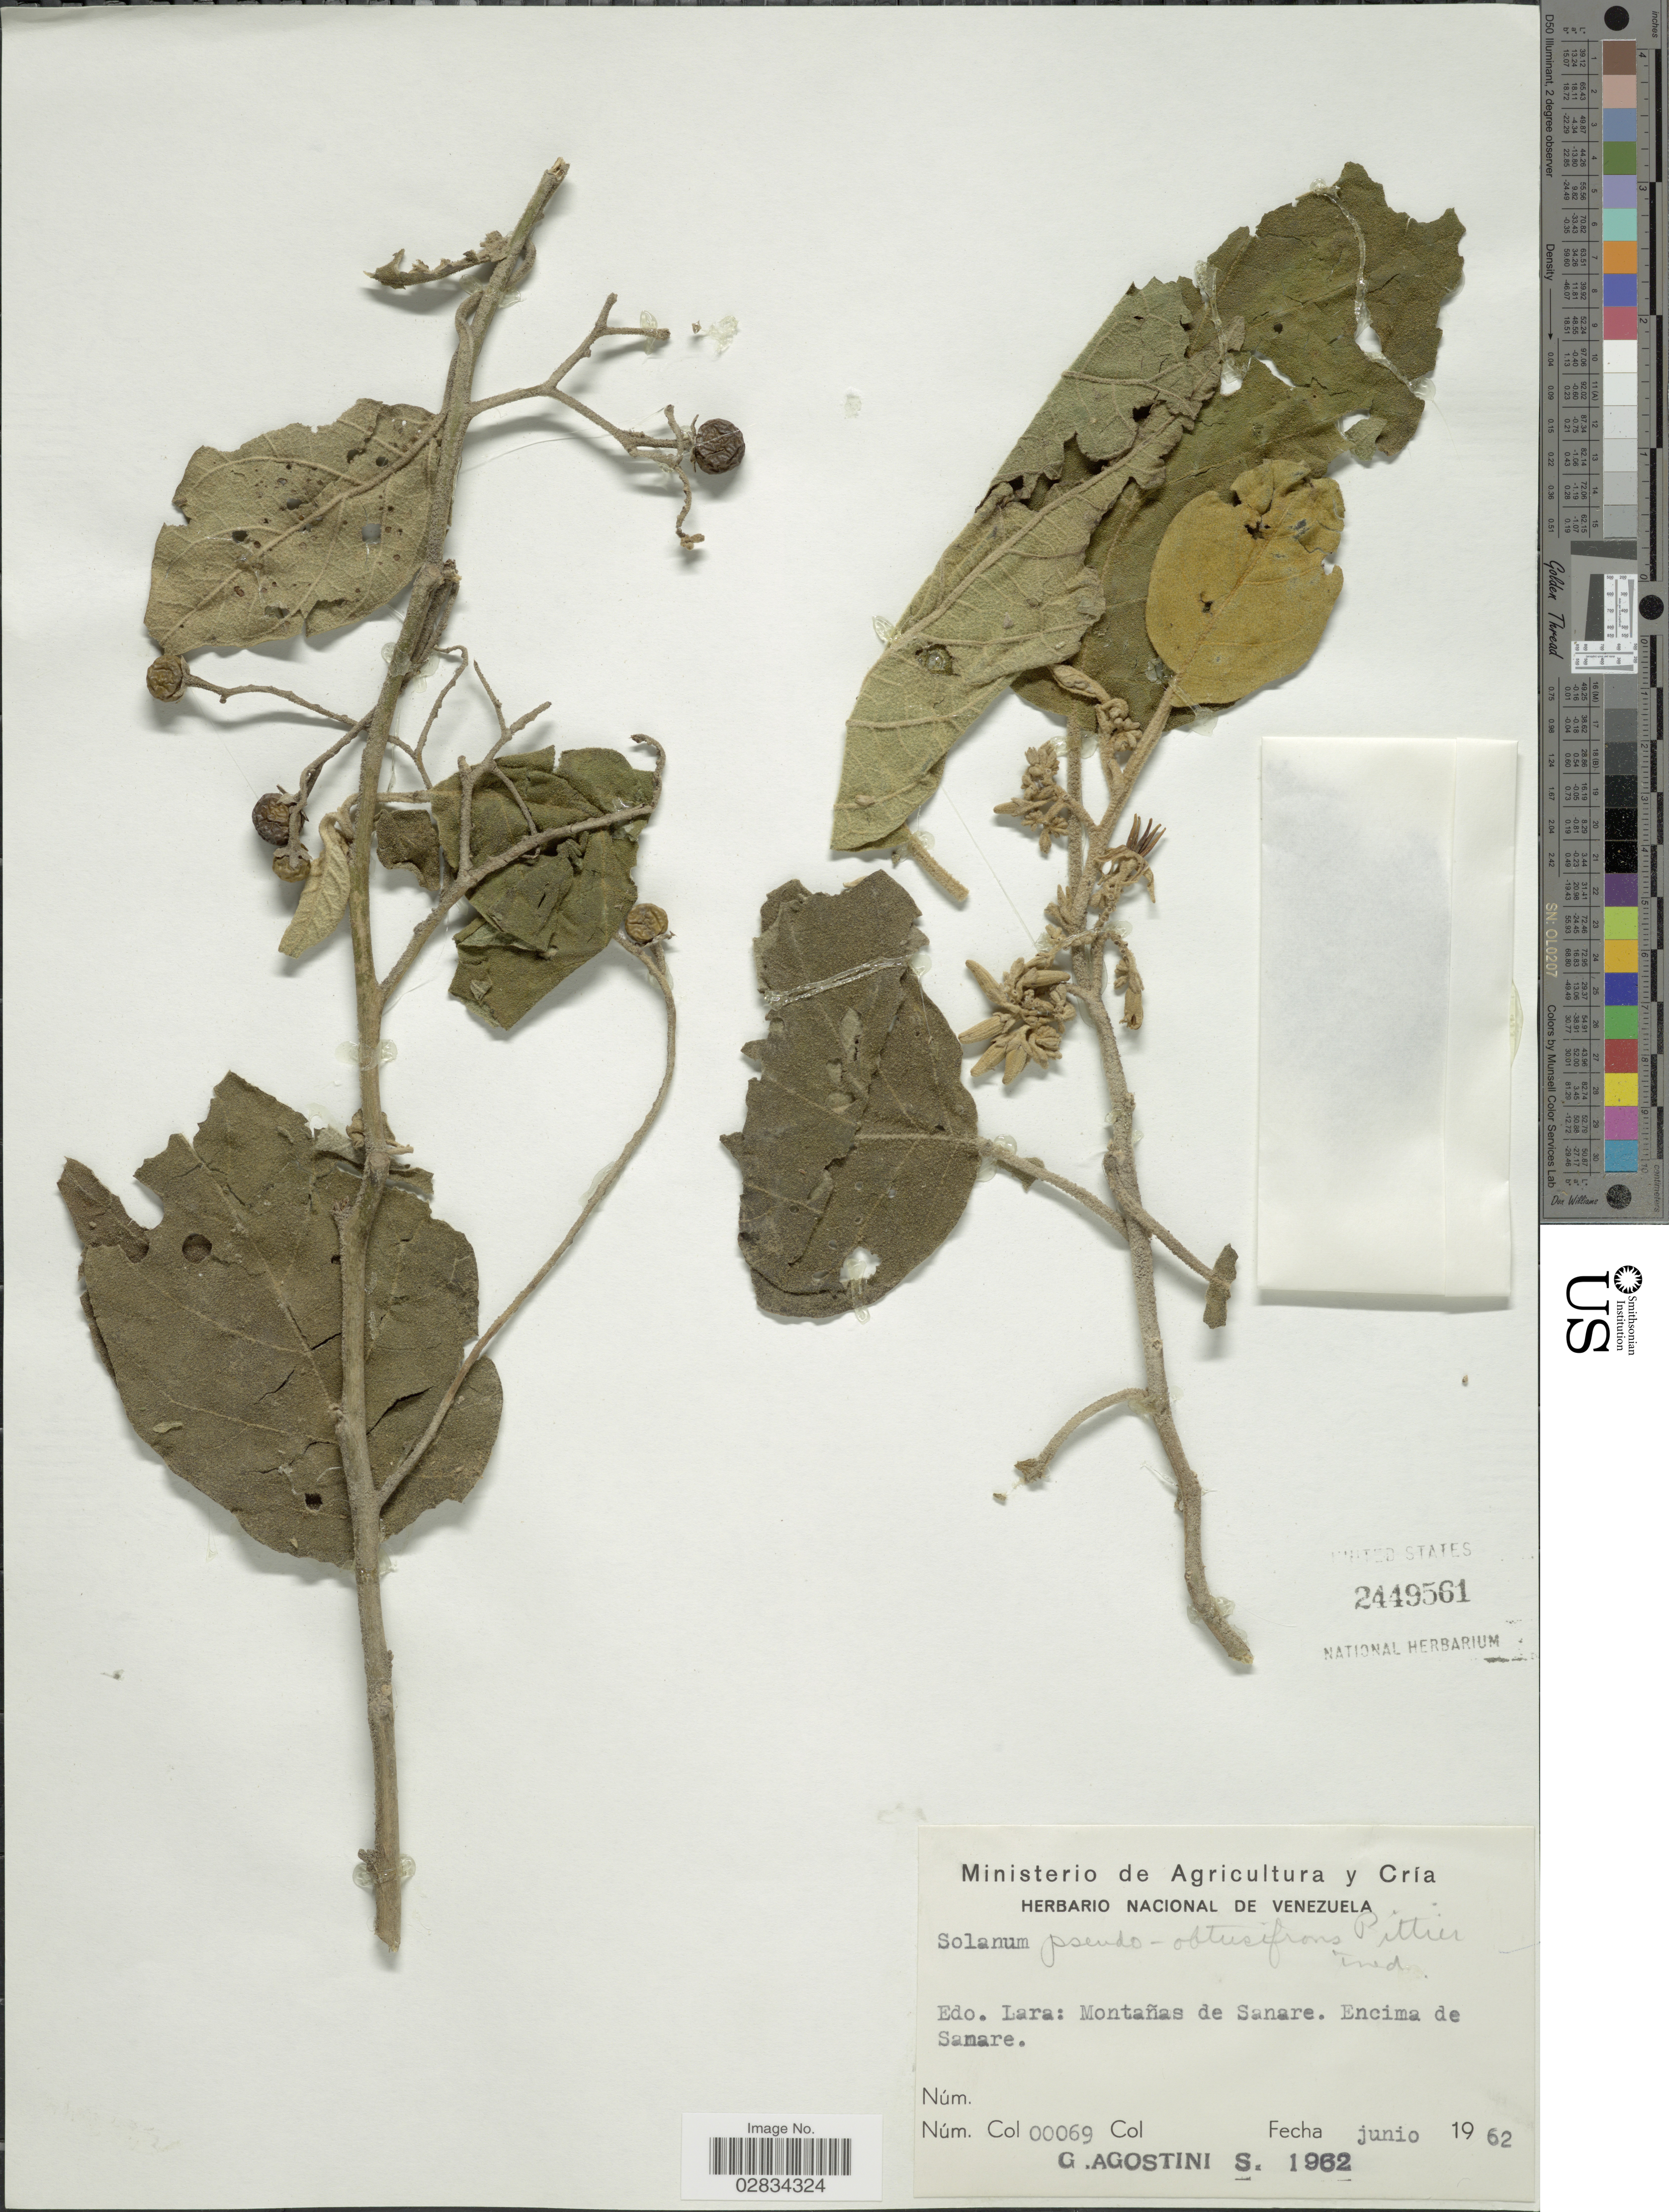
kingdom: Plantae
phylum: Tracheophyta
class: Magnoliopsida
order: Solanales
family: Solanaceae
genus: Solanum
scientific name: Solanum pseudoobtusifrons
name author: Pittier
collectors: G. Agostini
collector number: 00069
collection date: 1962-06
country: Venezuela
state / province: Lara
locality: Edo. Lara: Montañas de Sanare. Encima de Samare.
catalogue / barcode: US 2449561